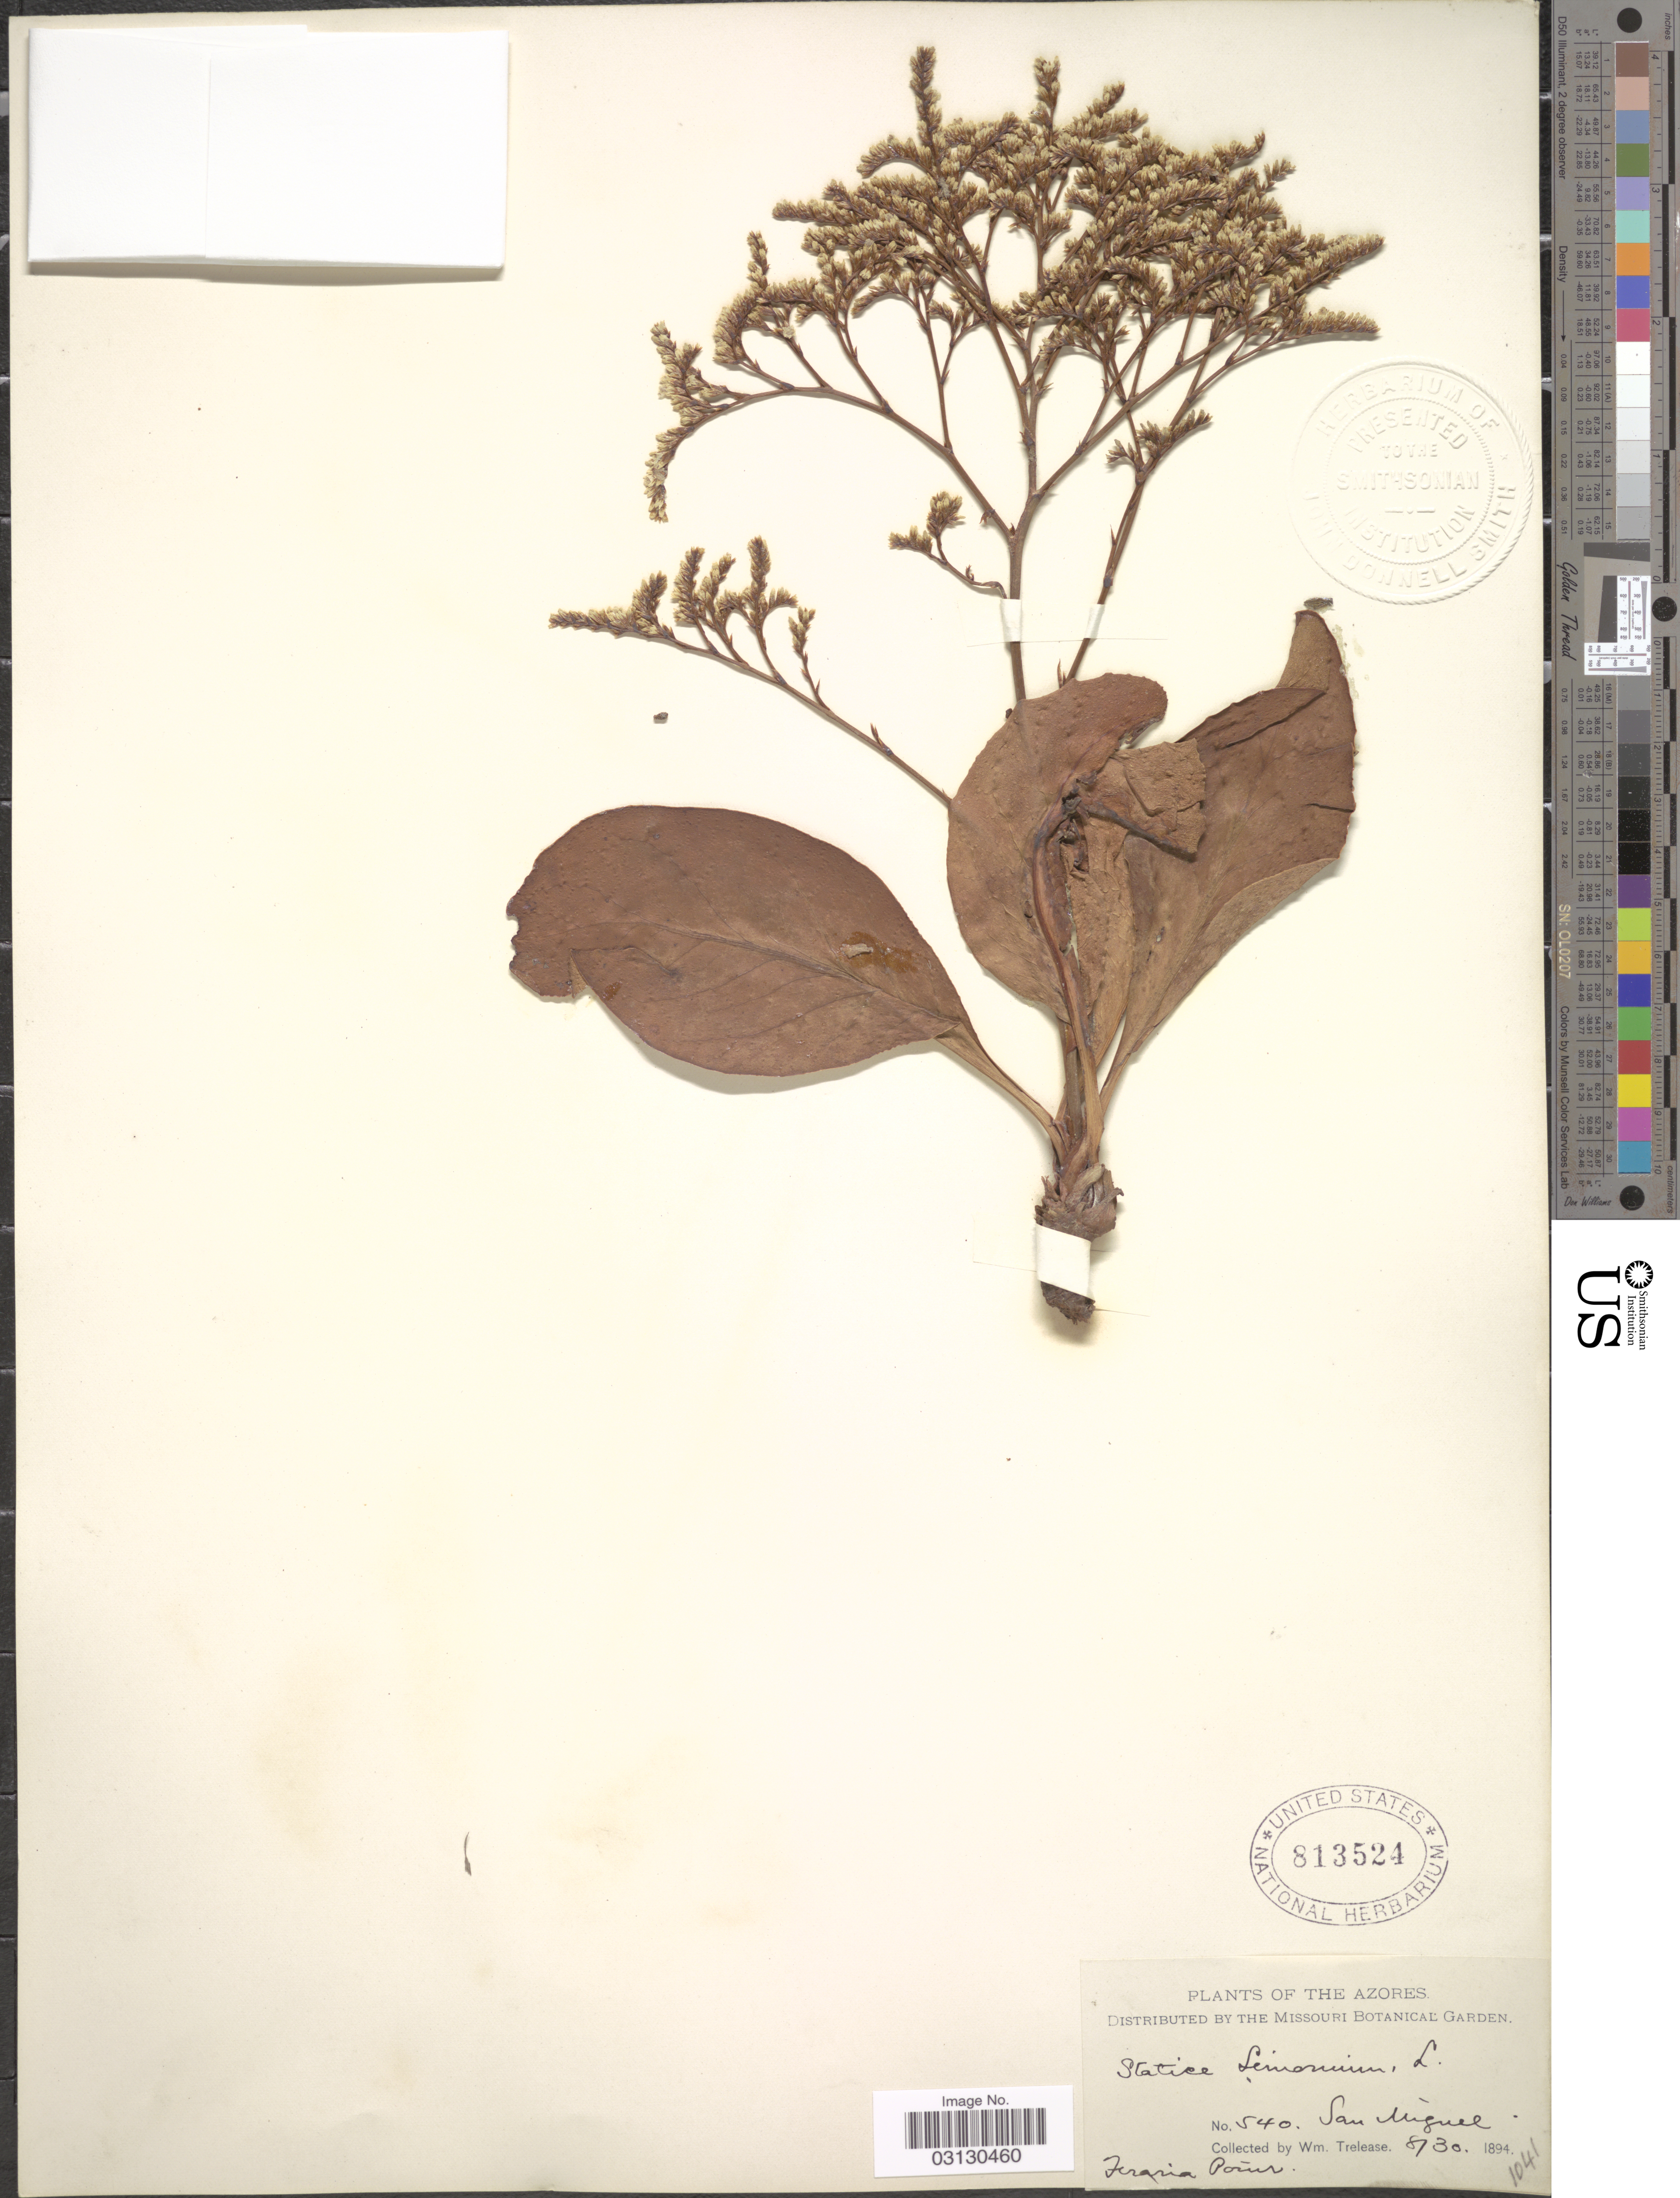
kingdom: Plantae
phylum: Tracheophyta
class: Magnoliopsida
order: Caryophyllales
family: Plumbaginaceae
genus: Limonium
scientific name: Limonium limonium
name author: (L.) A.Lyons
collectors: W. Trelease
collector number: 540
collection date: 1894-08-30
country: Portugal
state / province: Azores (Aut. Reg.)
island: São Miguel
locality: San Miguel.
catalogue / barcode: US 813524